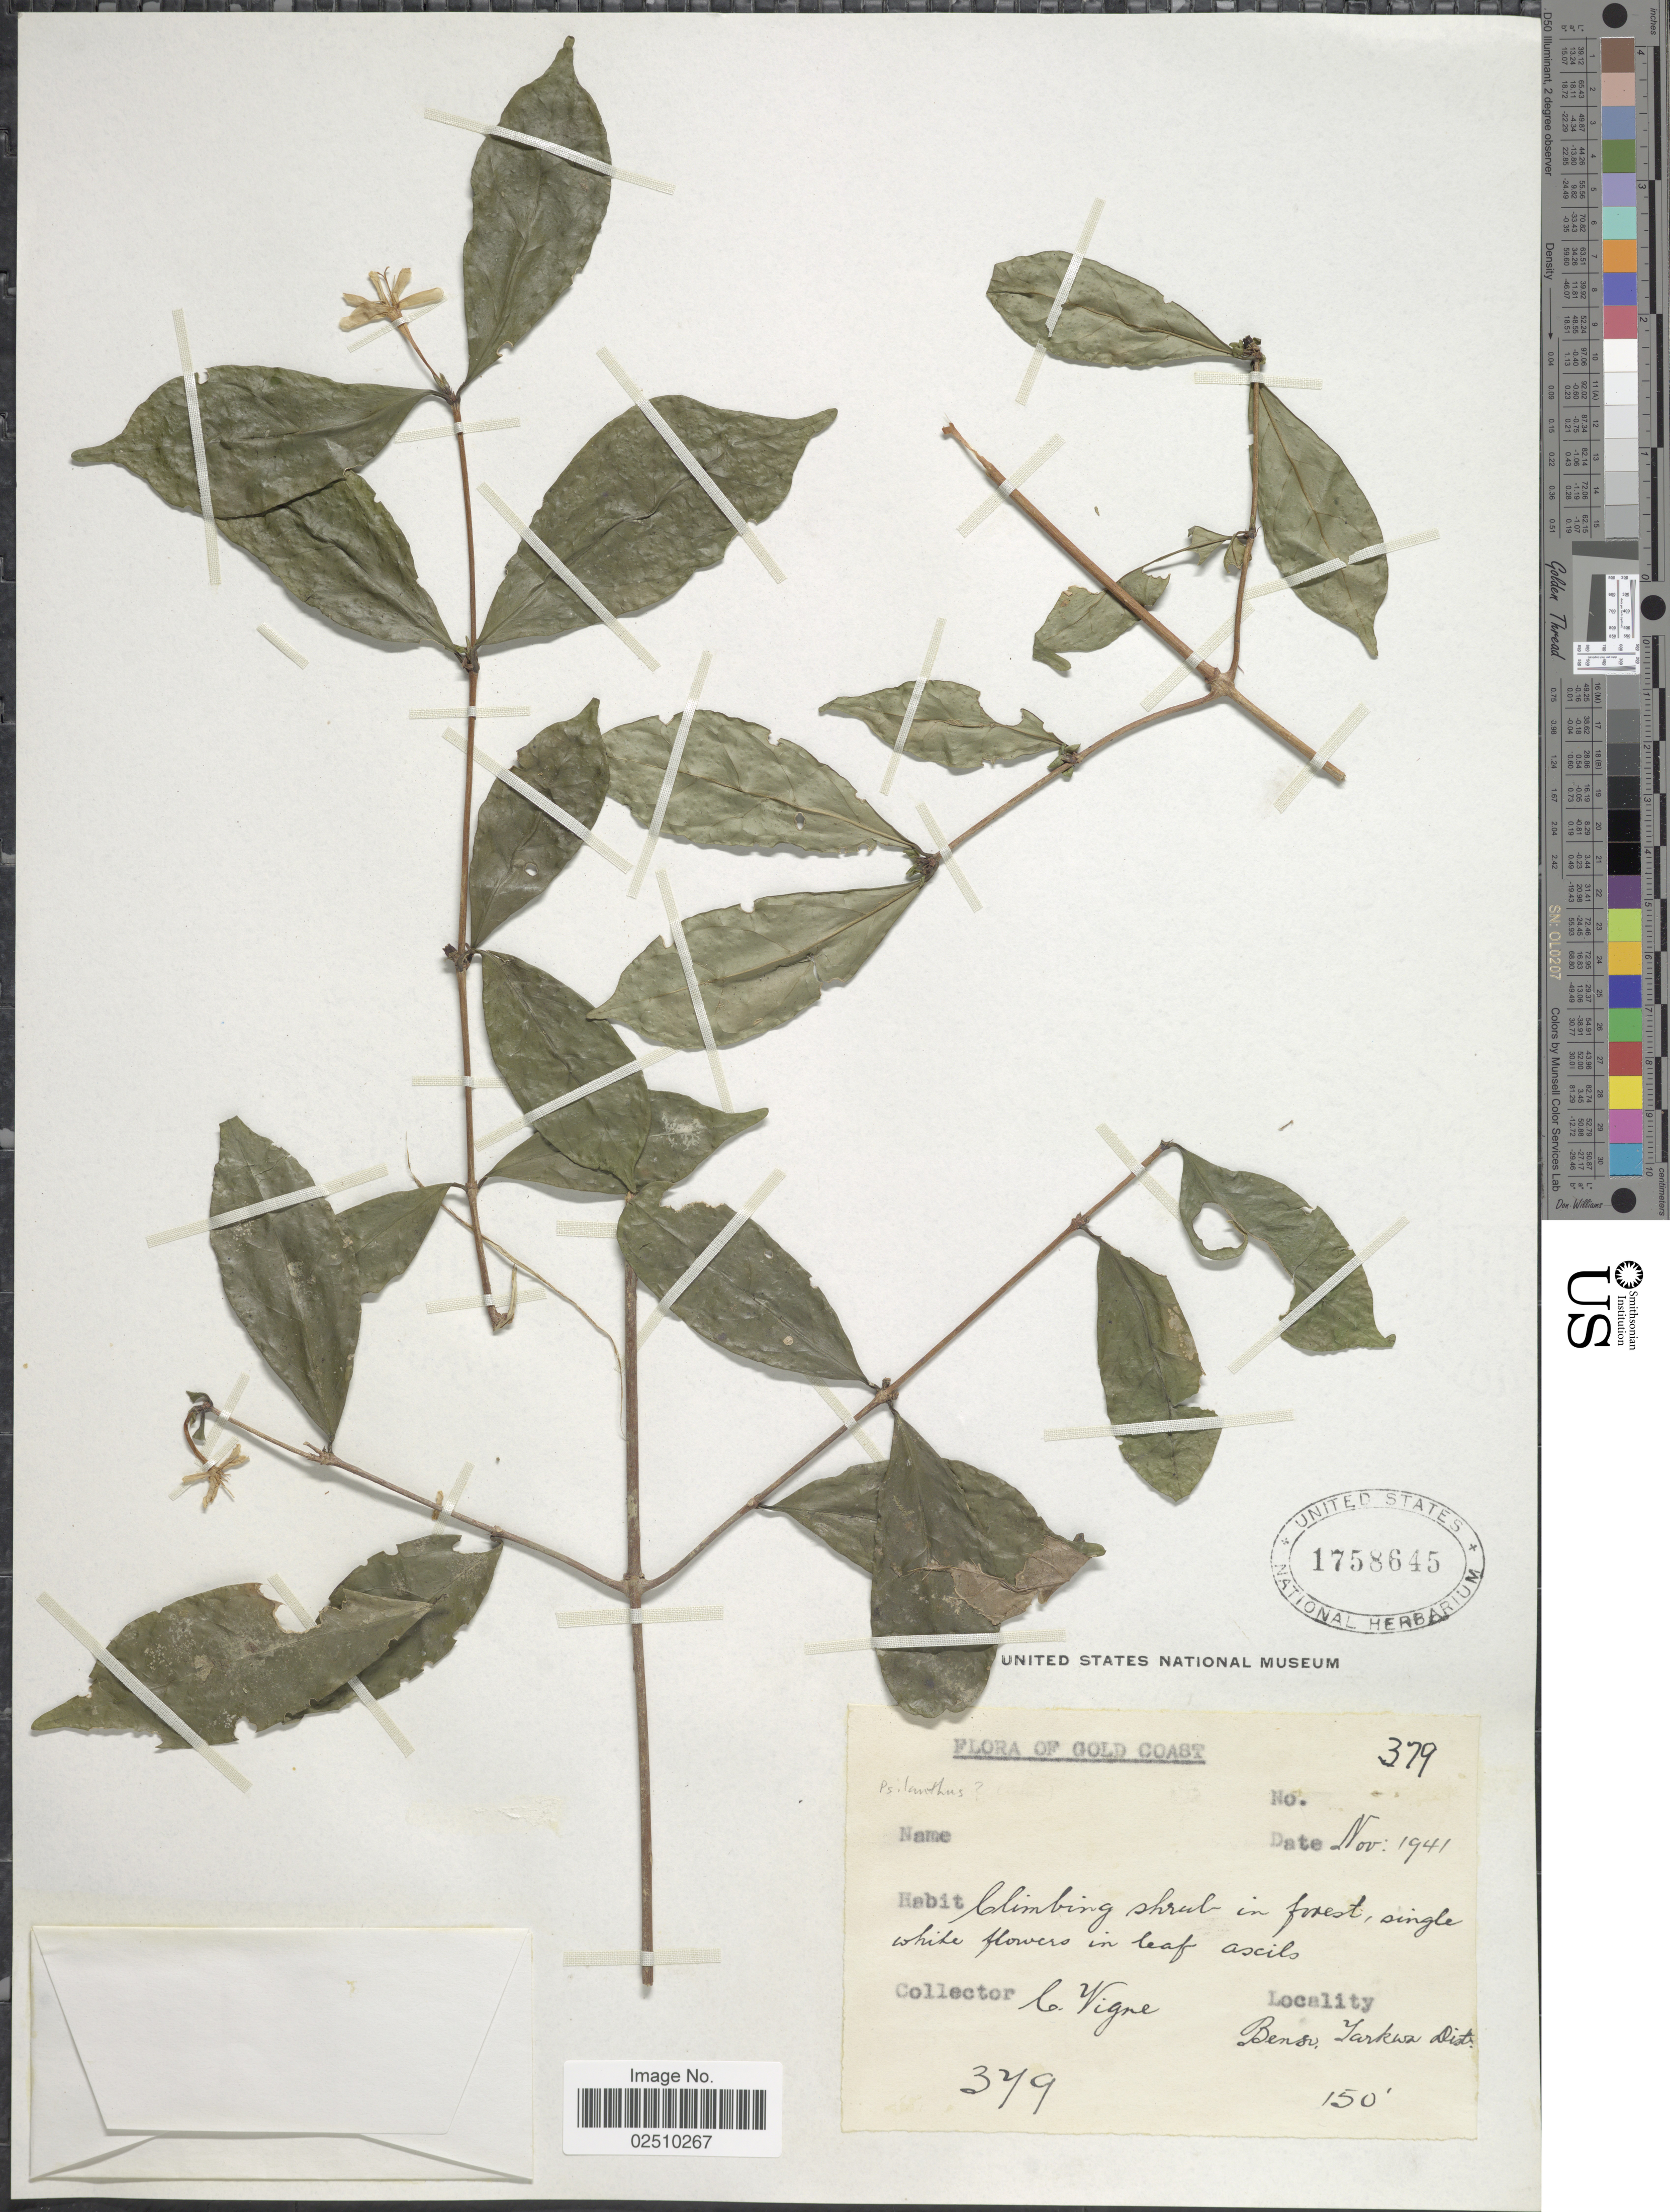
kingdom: Plantae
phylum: Tracheophyta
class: Magnoliopsida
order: Gentianales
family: Rubiaceae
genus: Psilanthus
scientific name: Psilanthus sp.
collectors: C. Vigne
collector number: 379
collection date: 1941-11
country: Ghana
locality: Gold Coast. Benso, Tarkwa Distr.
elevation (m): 46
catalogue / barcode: US 1758645